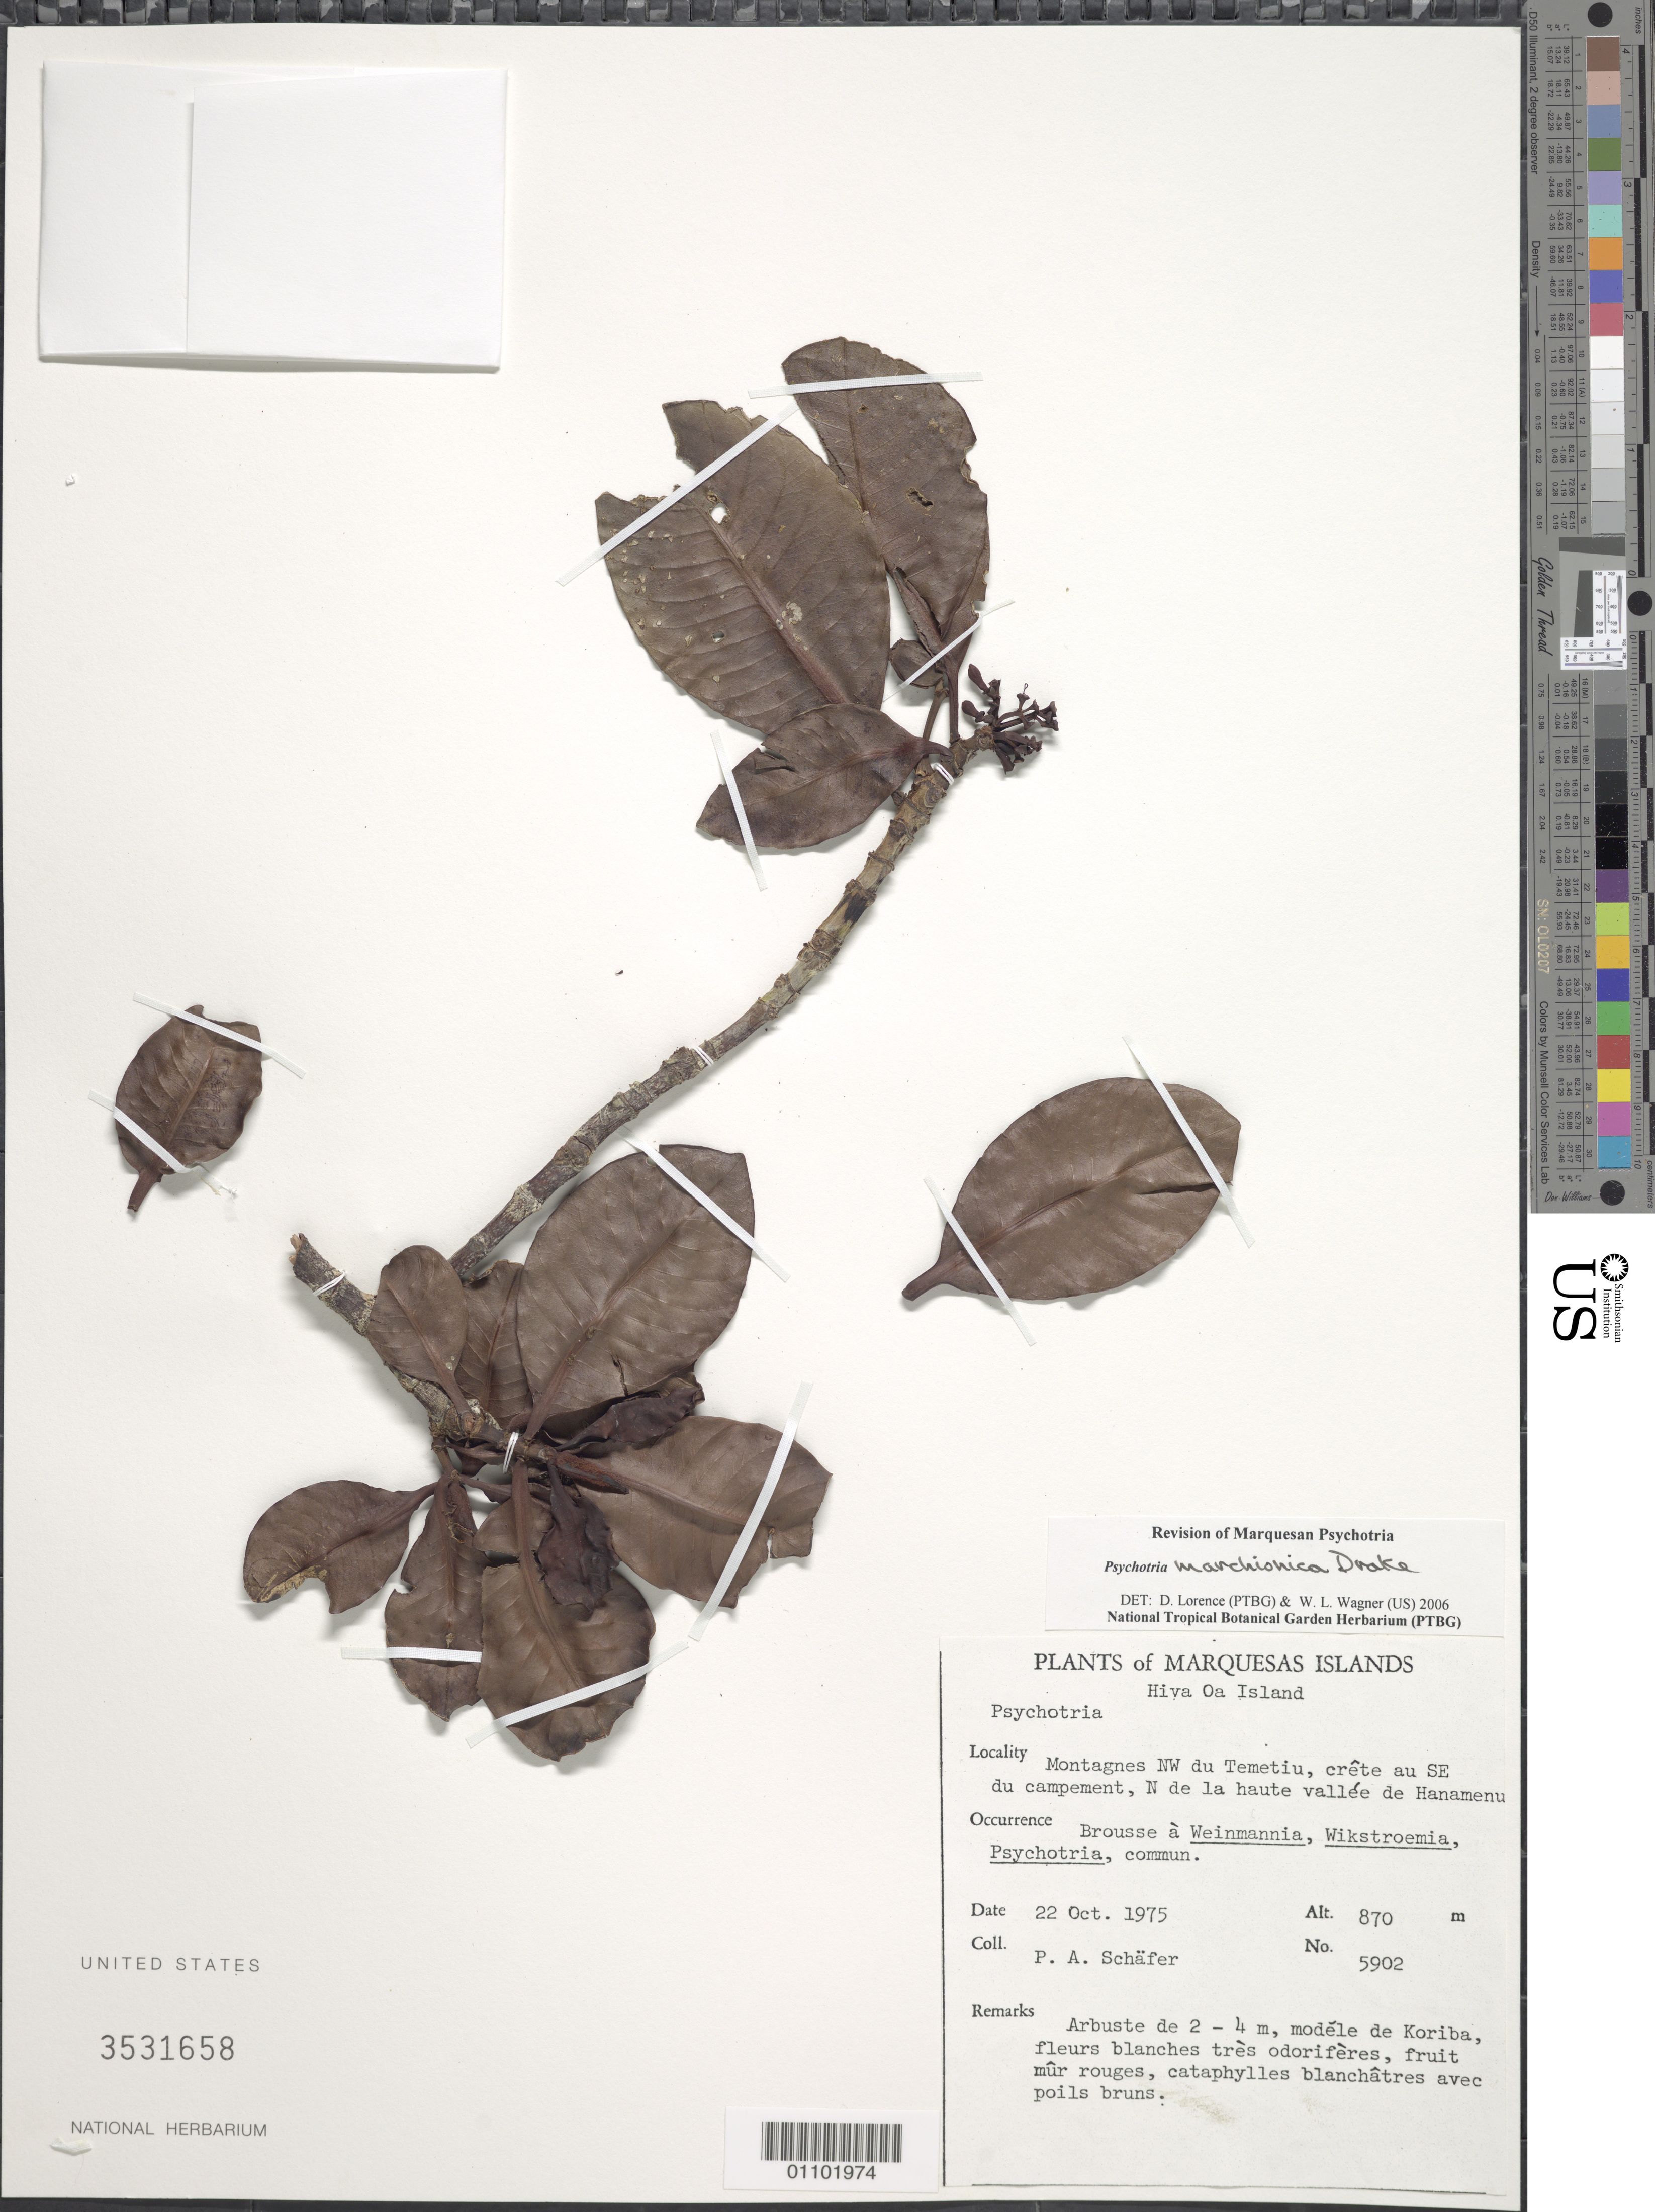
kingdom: Plantae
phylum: Tracheophyta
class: Magnoliopsida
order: Gentianales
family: Rubiaceae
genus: Psychotria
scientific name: Psychotria marchionica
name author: Drake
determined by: Lorence, David H.; Wagner, W. H.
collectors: P. A. Schäfer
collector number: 5902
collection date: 1975-10-22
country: French Polynesia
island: Hiva Oa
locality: Montagnes NW du Temetiu, crête au SE du campement, N de la haute vallée de Hanamenu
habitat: Brousse a Weinmannia, Wikstroemia, Psychotria, commun.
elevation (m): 870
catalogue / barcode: US 3531658